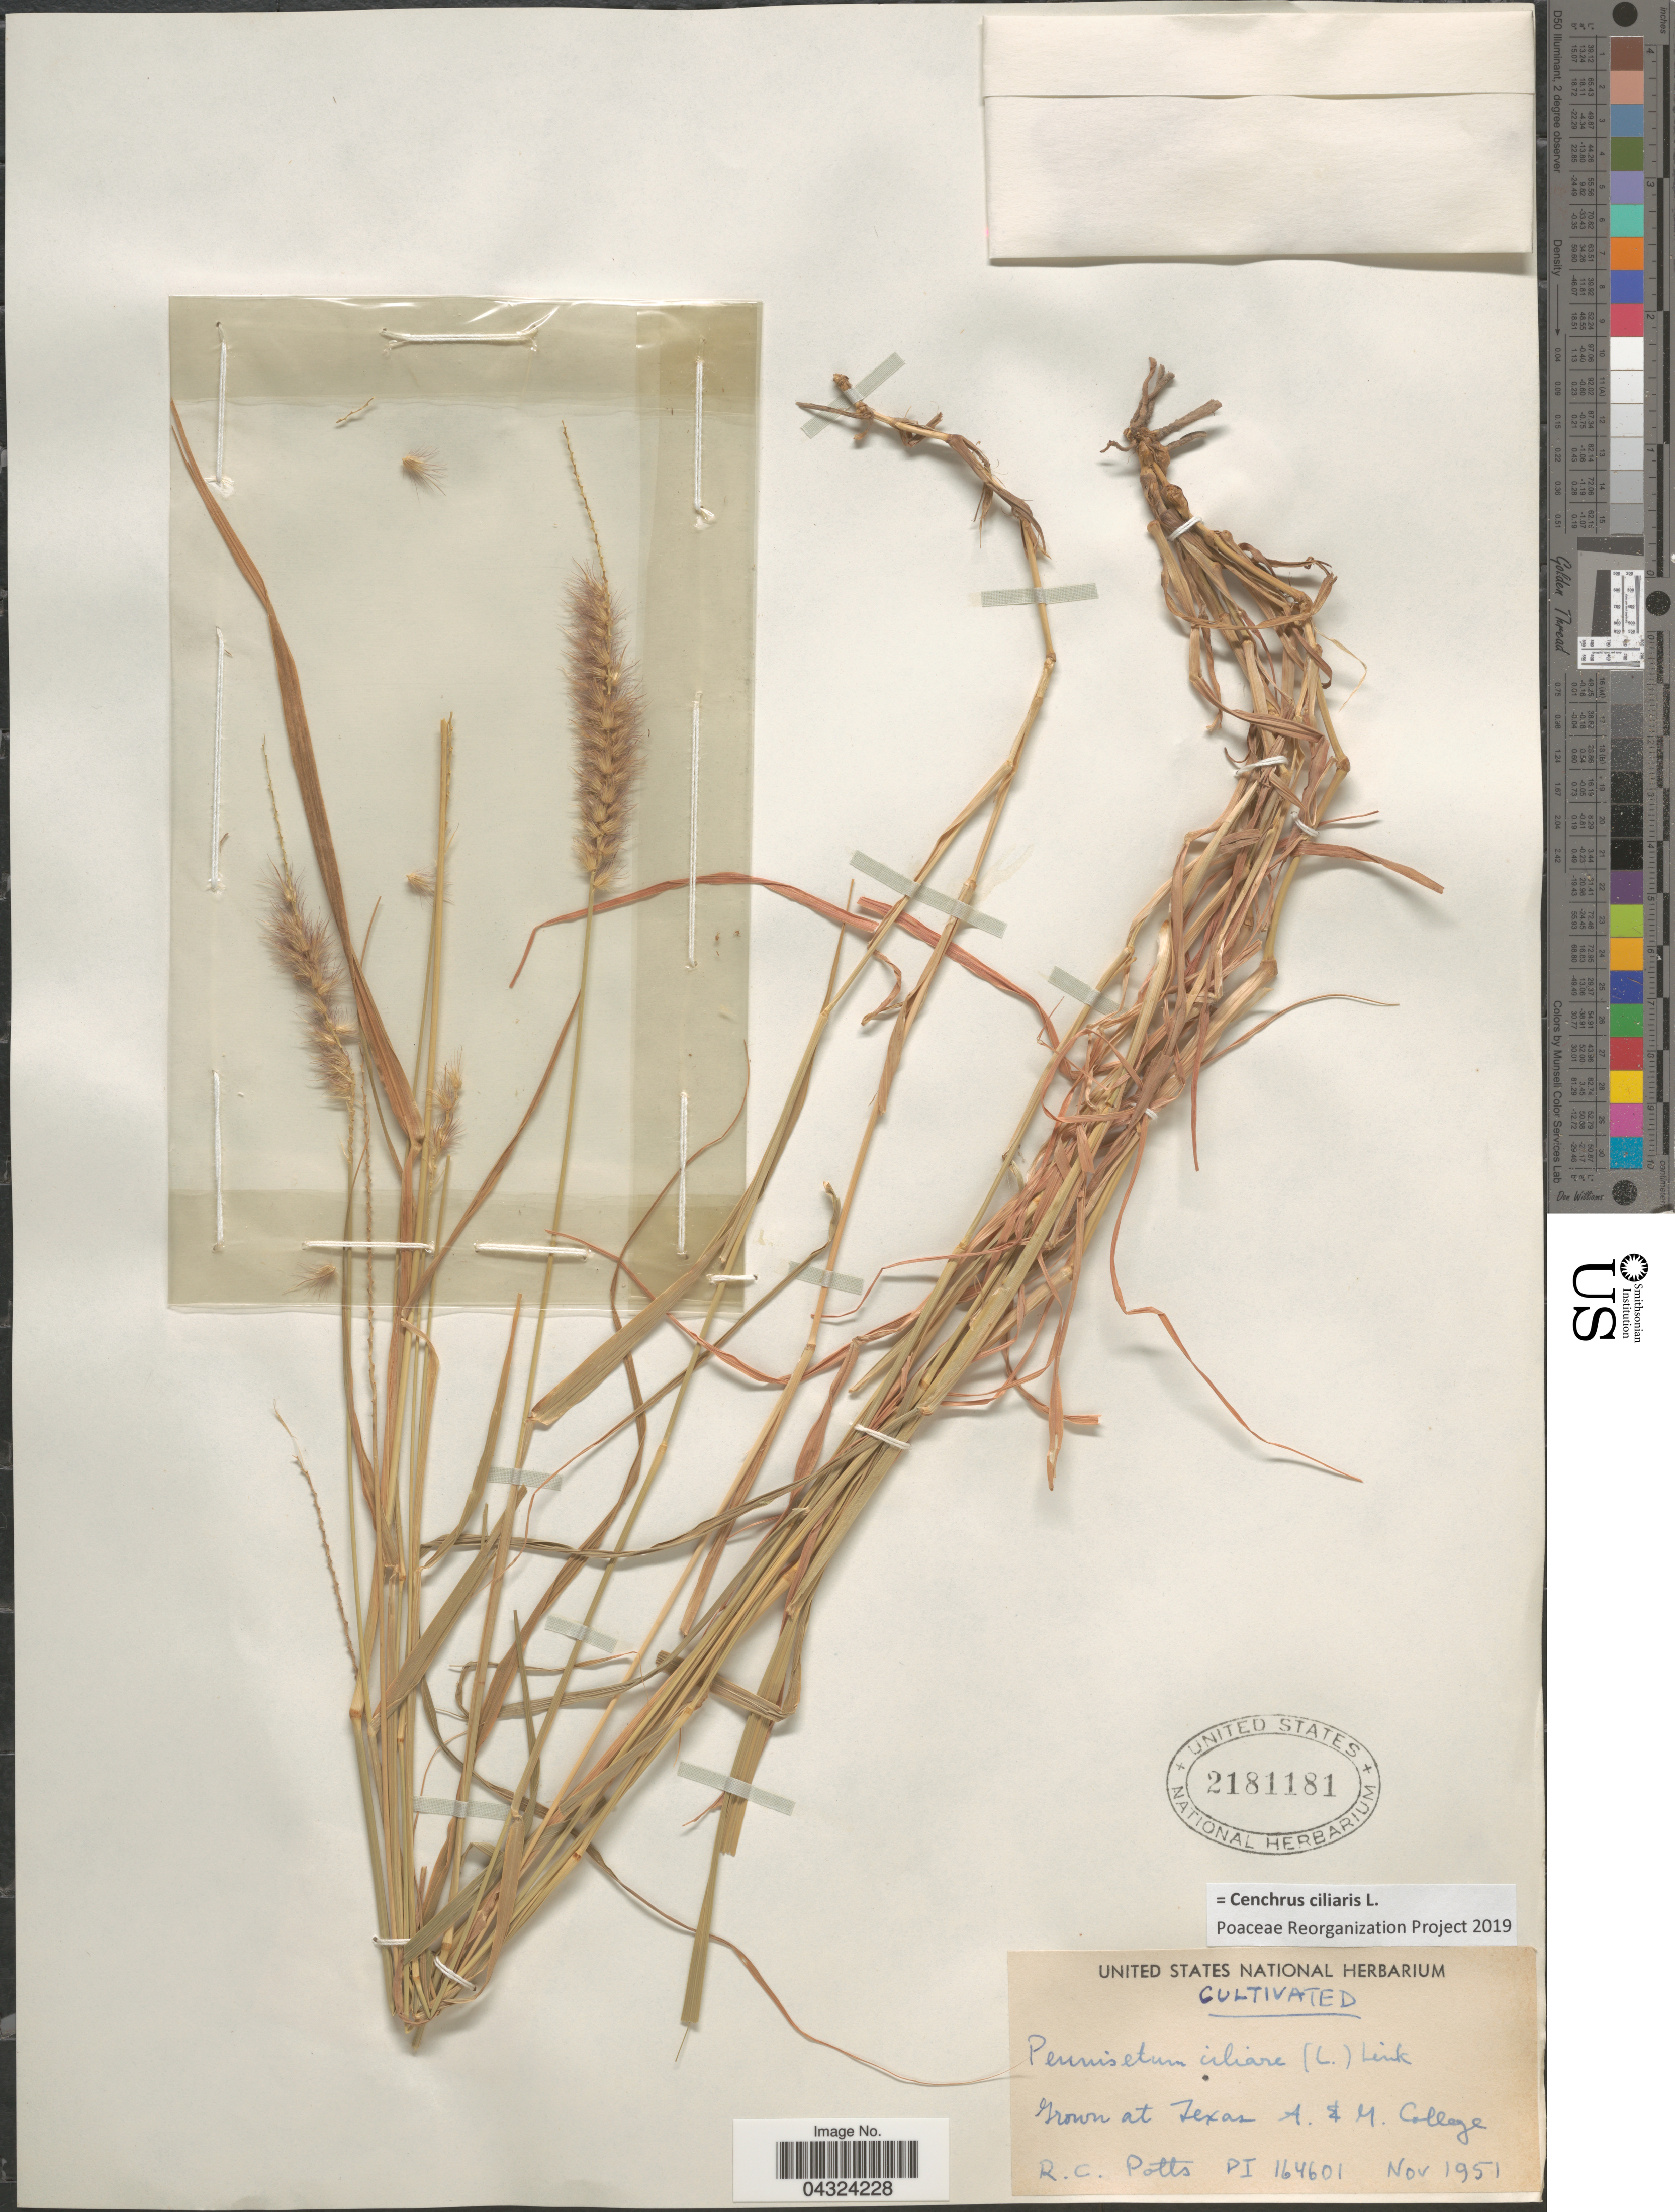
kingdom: Plantae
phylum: Tracheophyta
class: Liliopsida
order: Poales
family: Poaceae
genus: Cenchrus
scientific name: Cenchrus ciliaris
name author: L.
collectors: R. Potts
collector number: PI 164601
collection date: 1951-11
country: United States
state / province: Texas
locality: Grown at Texas A. & M. College.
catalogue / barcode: US 2181181